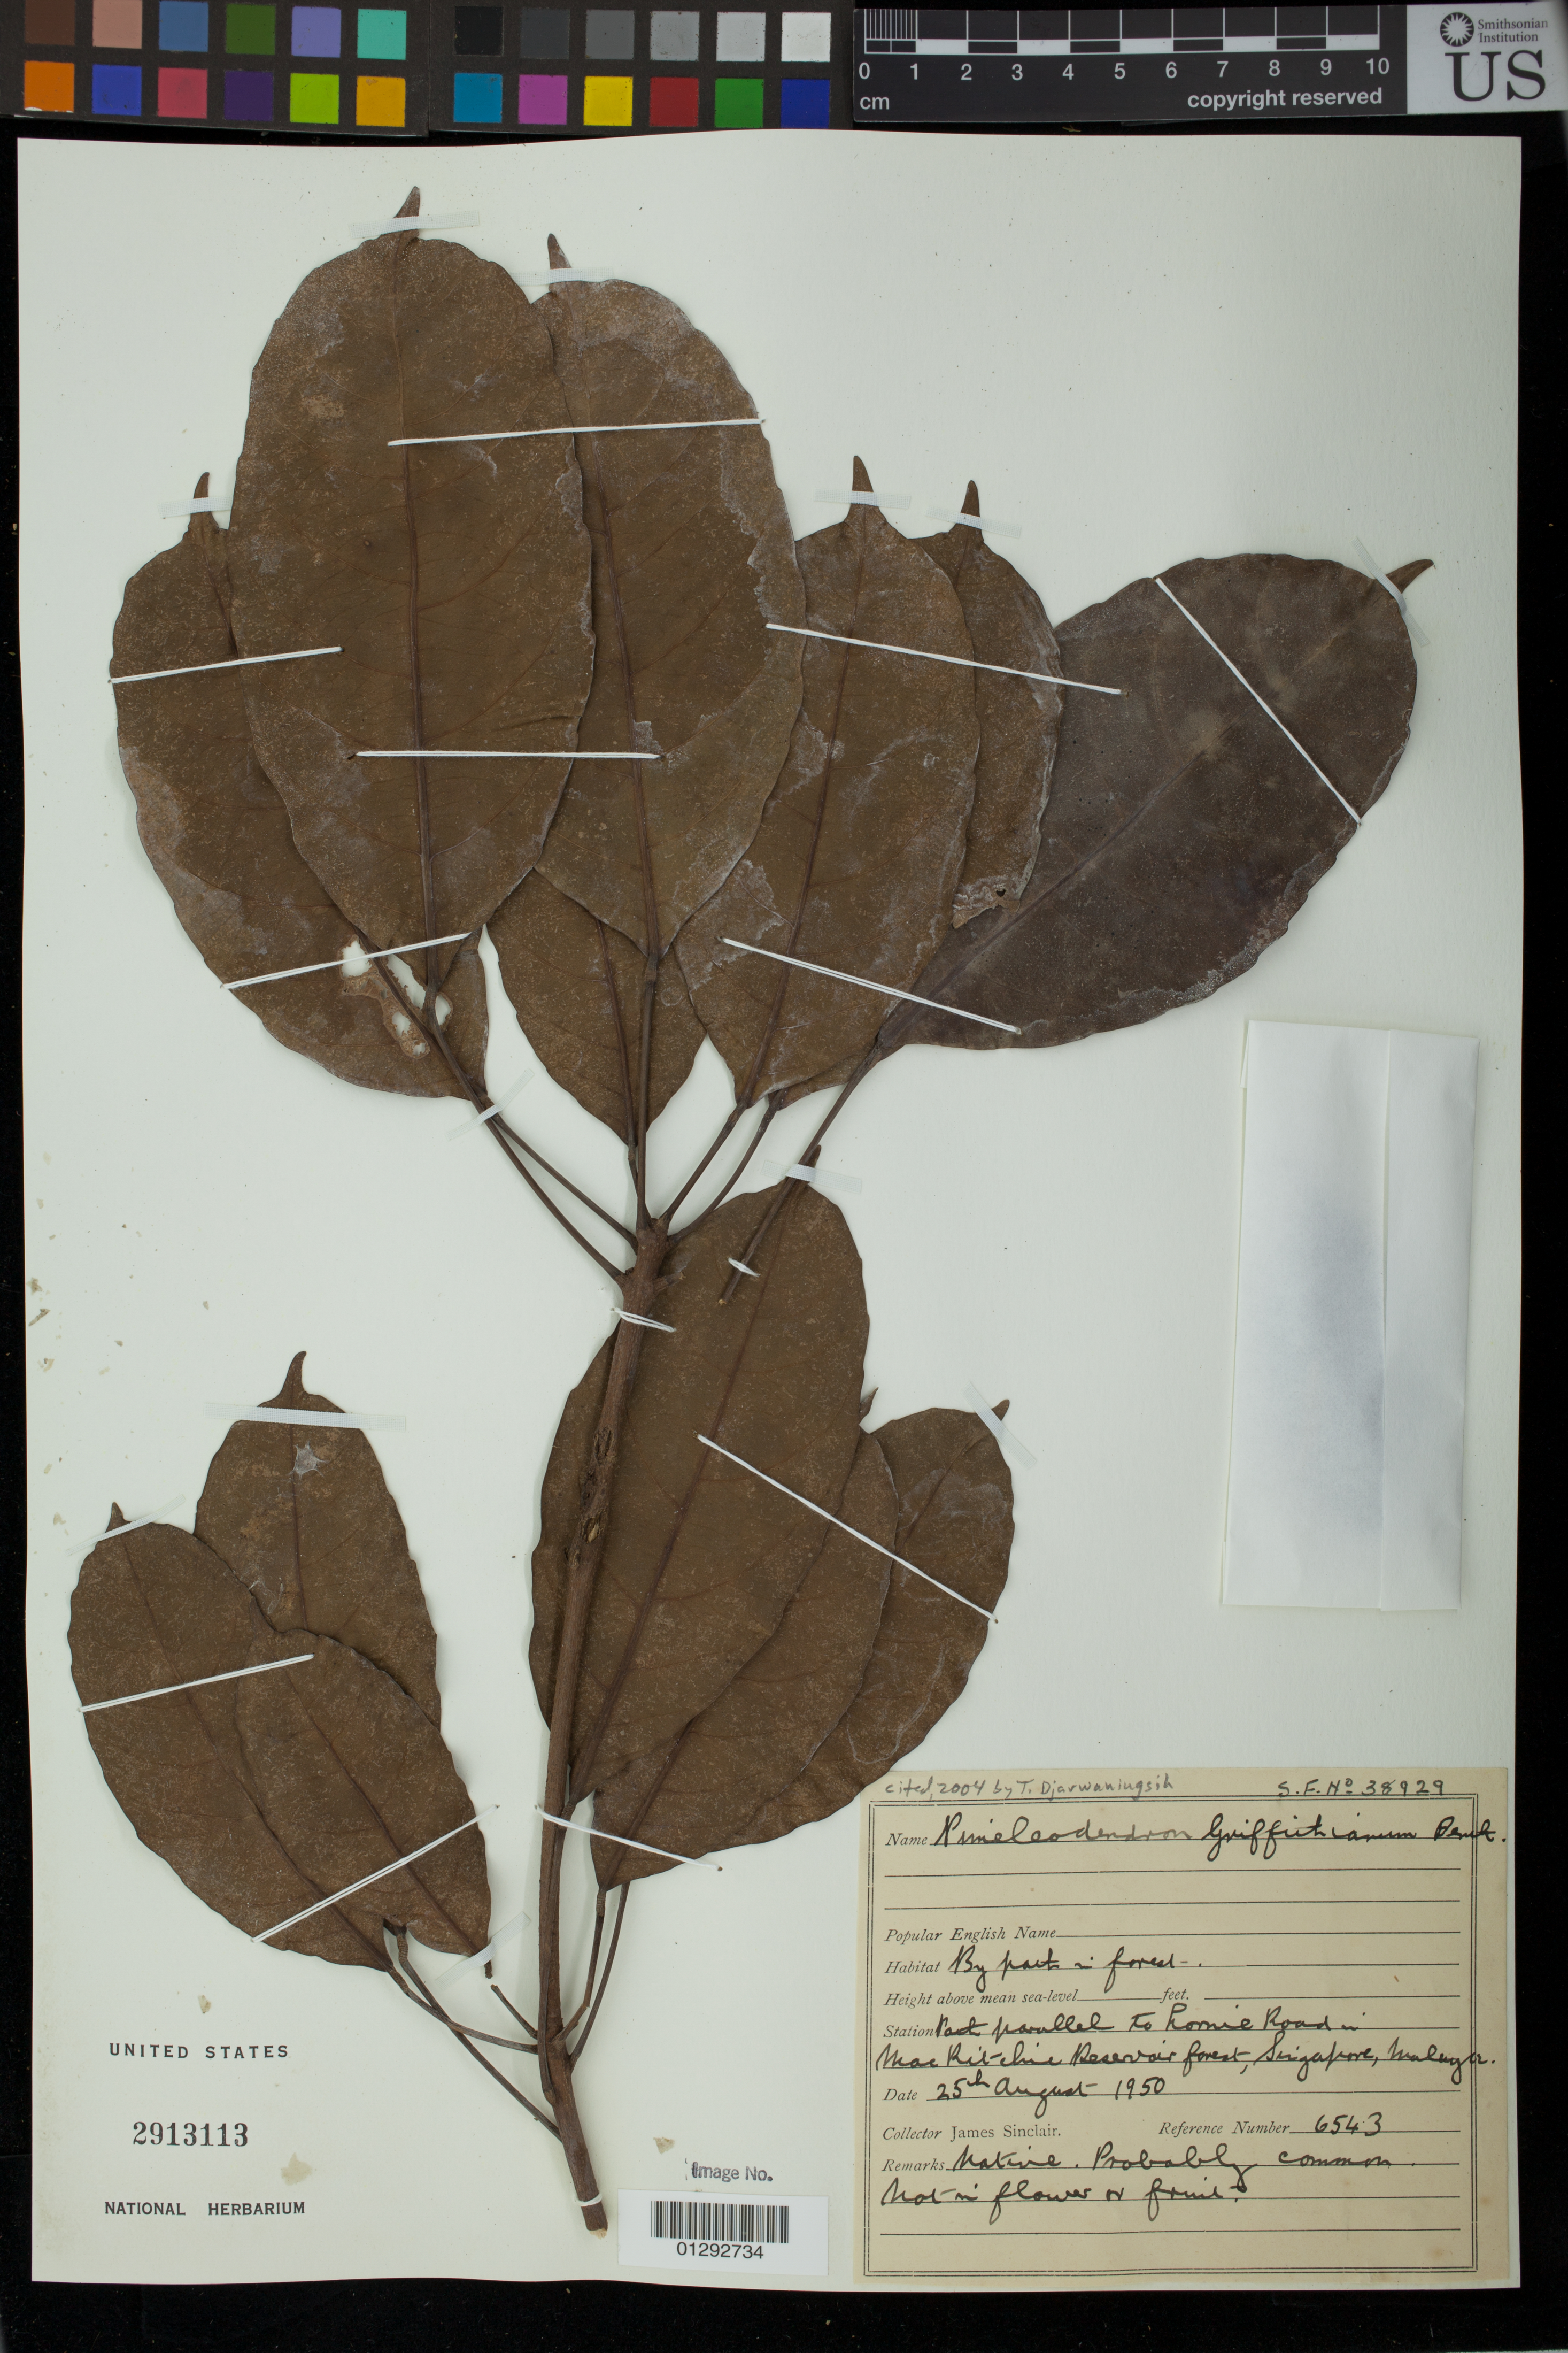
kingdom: Plantae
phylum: Tracheophyta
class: Magnoliopsida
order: Malpighiales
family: Euphorbiaceae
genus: Pimelodendron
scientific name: Pimelodendron griffithianum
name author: (Müll. Arg.) Benth. ex Hook. f.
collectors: J. Sinclair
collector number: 6543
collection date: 1950-08-25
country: Singapore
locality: Path parallel to Lornie Road in MacRitchie Reservoir Forest.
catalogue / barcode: US 2913113